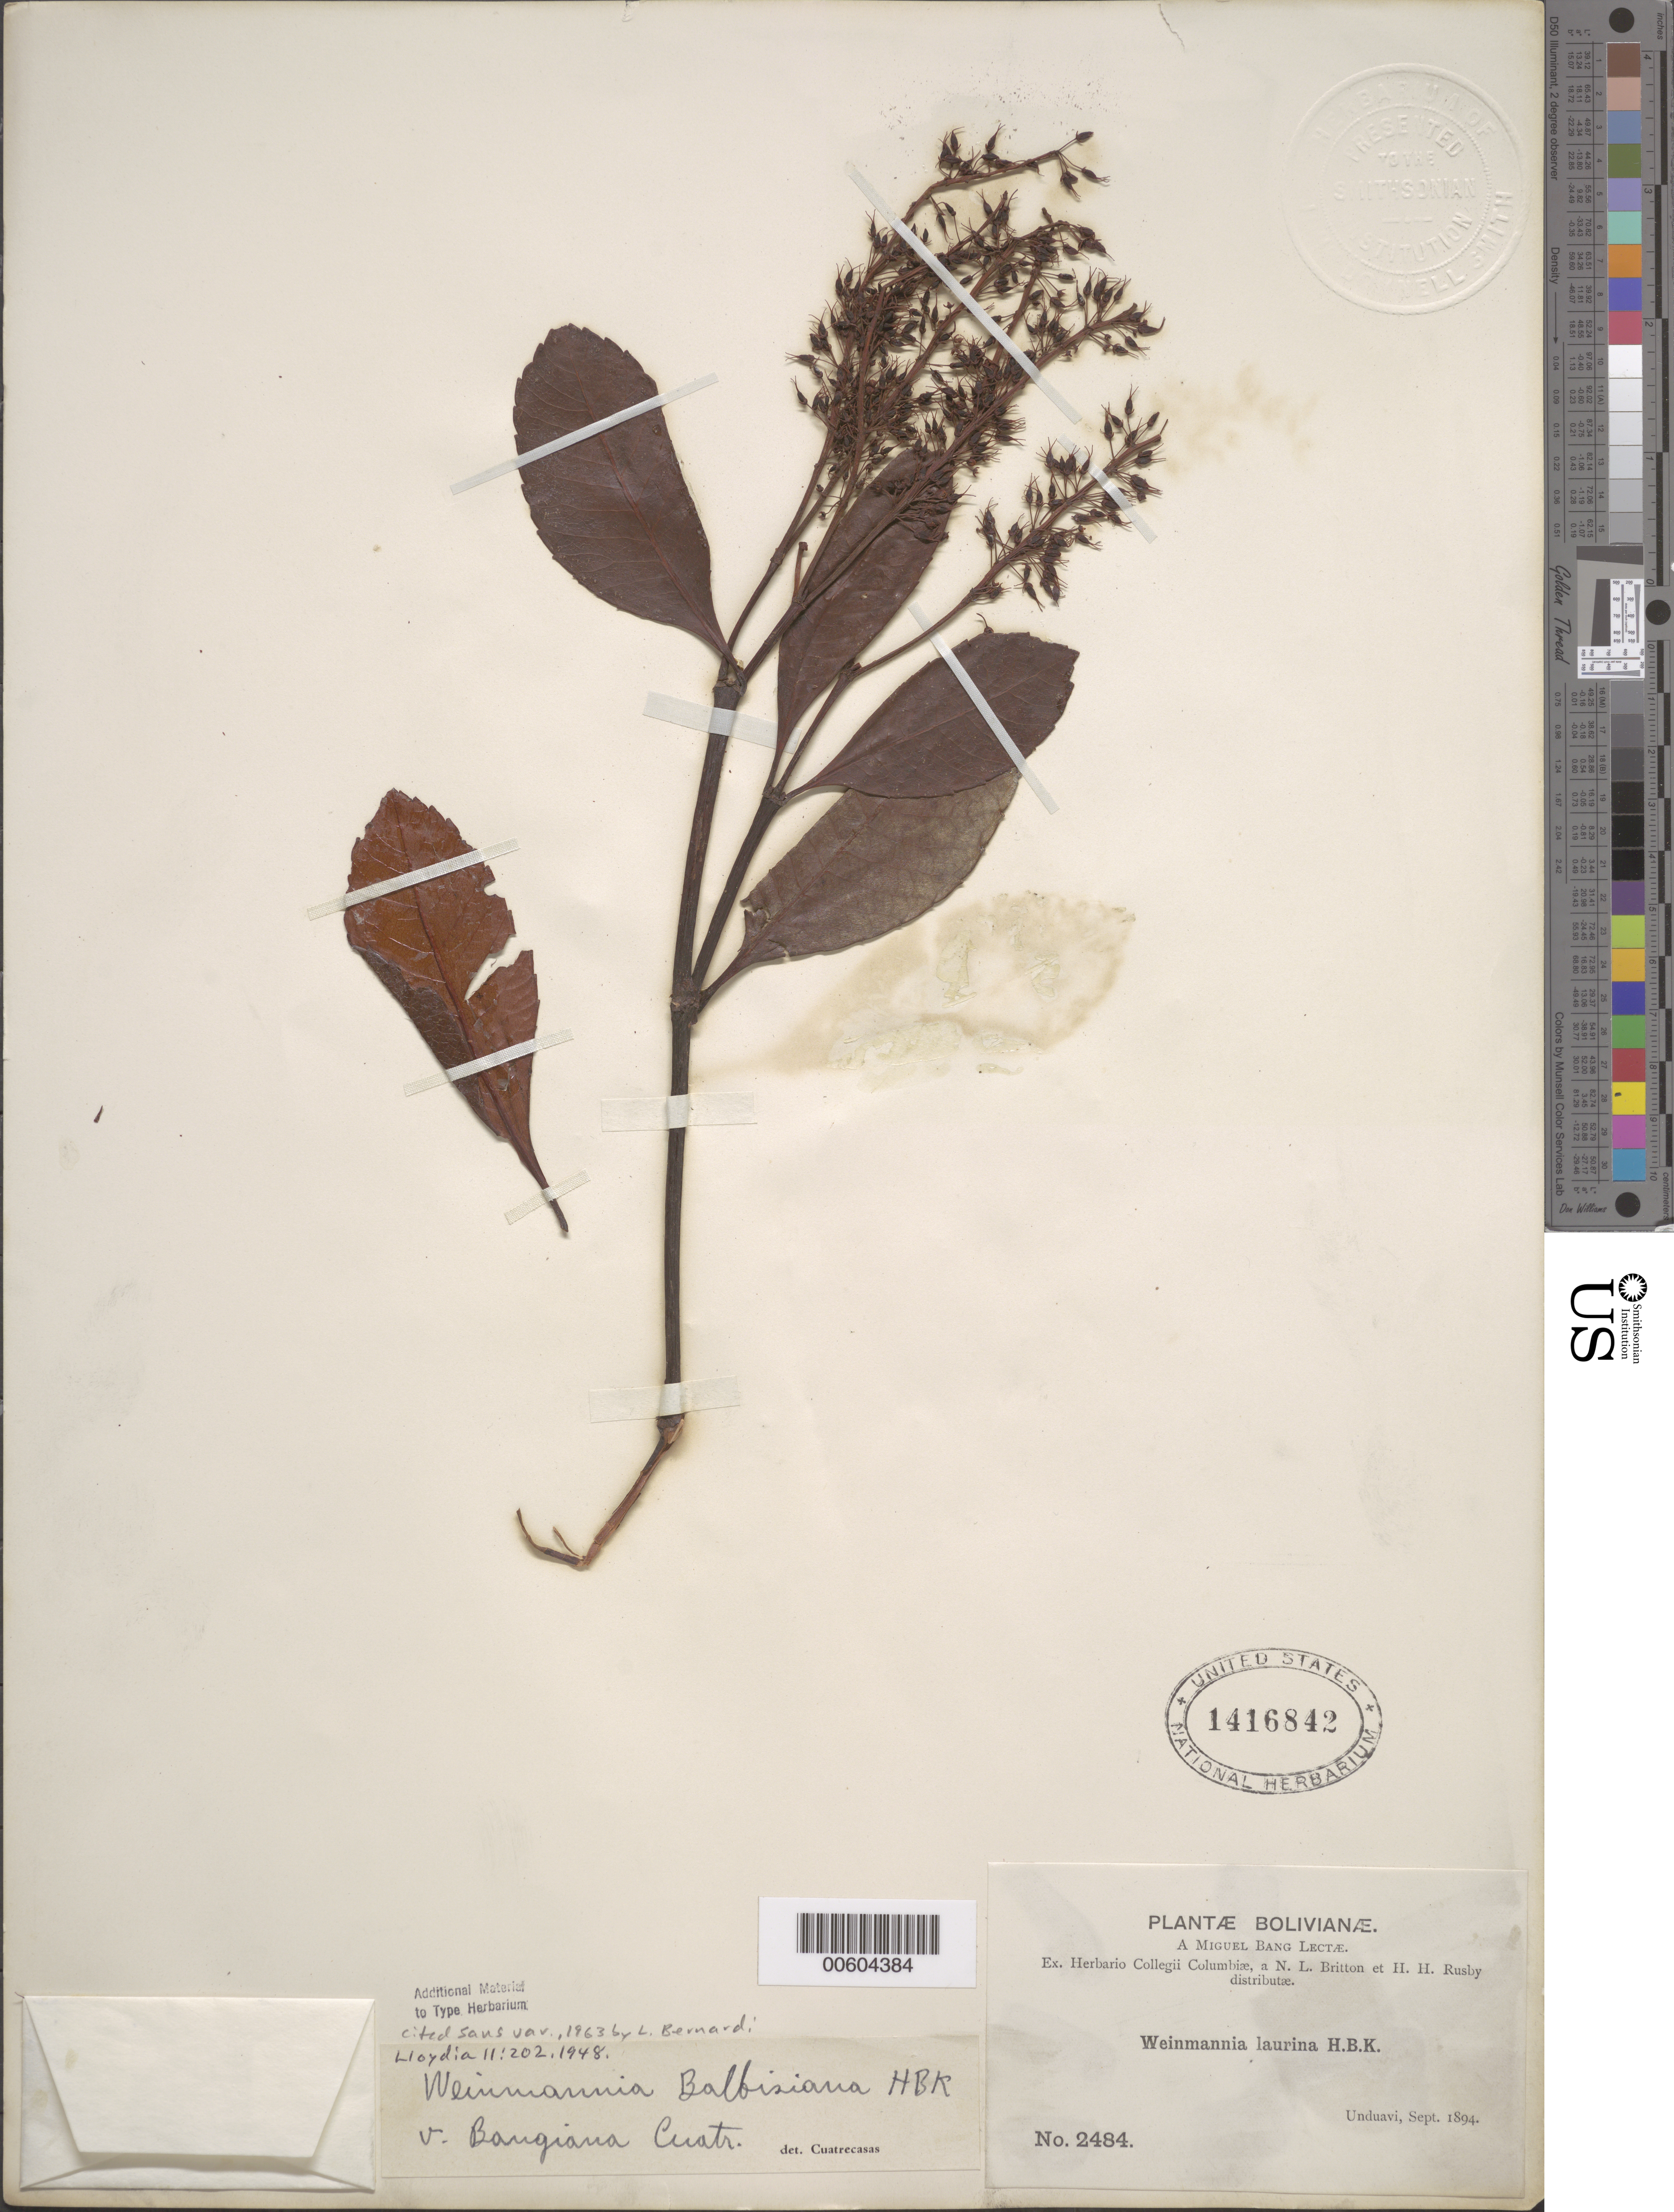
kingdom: Plantae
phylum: Tracheophyta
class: Magnoliopsida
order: Oxalidales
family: Cunoniaceae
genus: Weinmannia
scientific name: Weinmannia balbisiana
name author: Kunth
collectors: M. Bang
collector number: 2484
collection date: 1894-09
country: Bolivia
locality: Unduavi.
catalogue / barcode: US 1416842